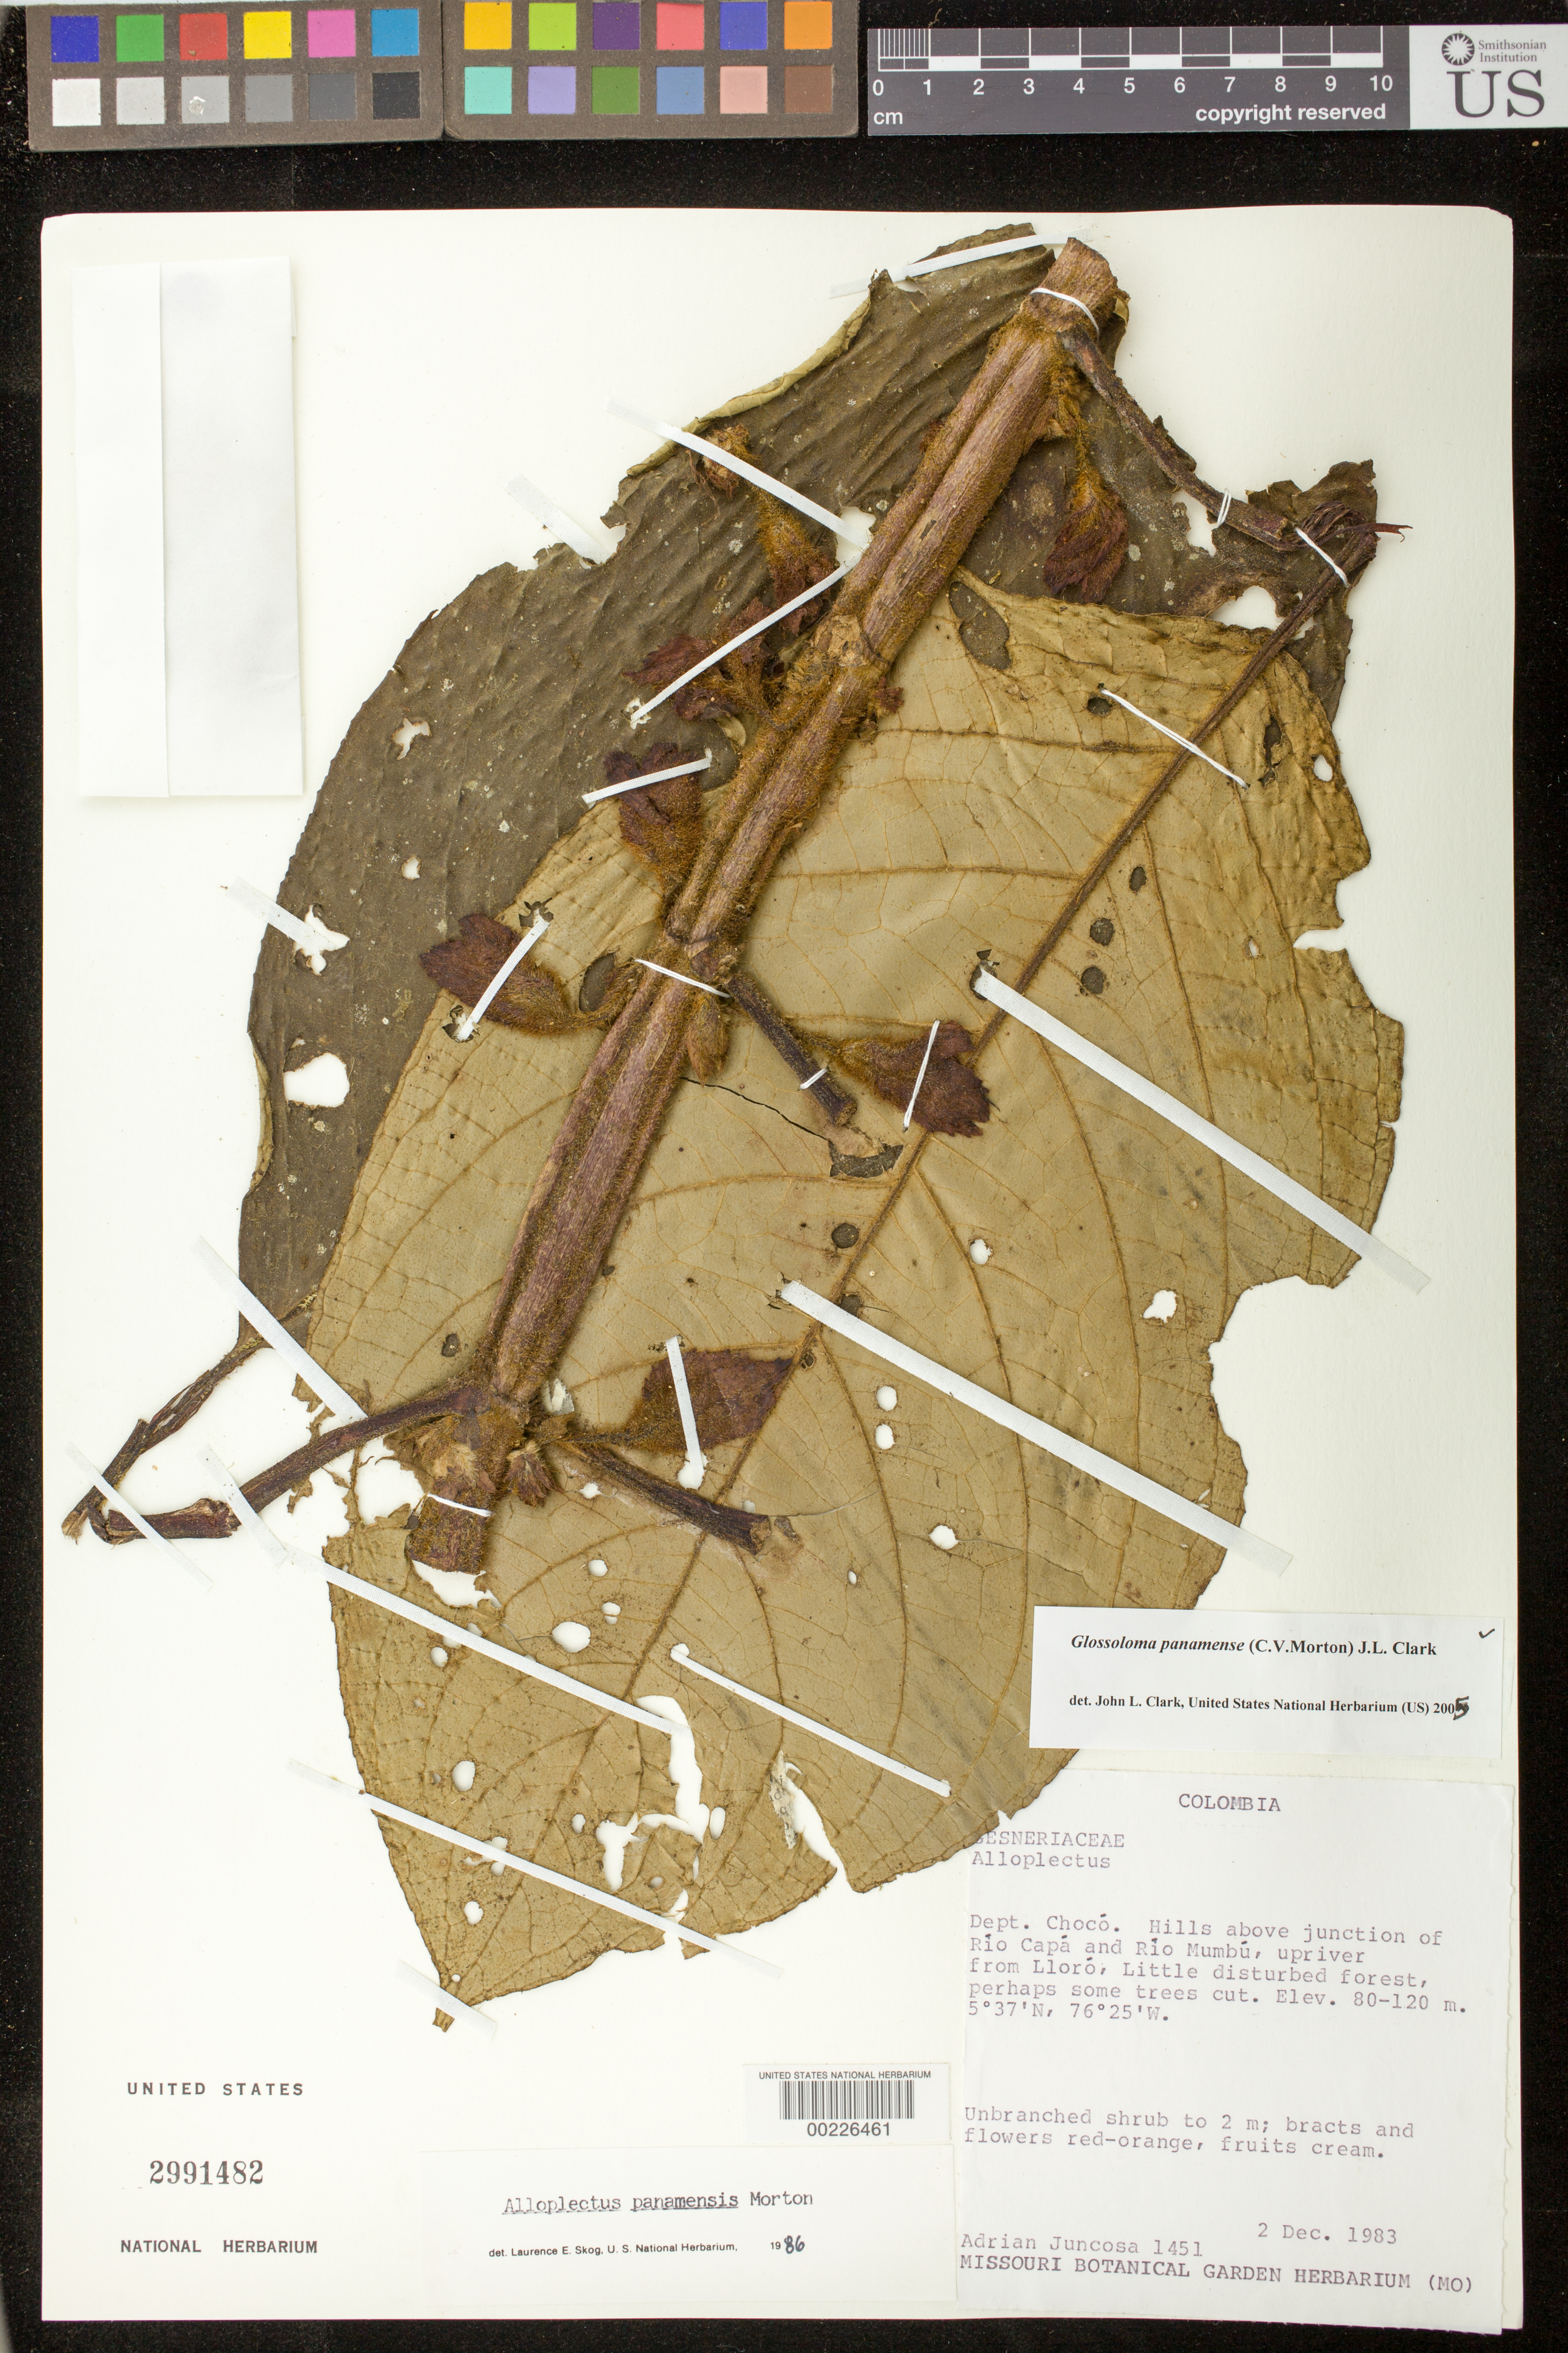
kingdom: Plantae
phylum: Tracheophyta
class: Magnoliopsida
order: Lamiales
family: Gesneriaceae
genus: Glossoloma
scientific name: Glossoloma panamense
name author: (C.V. Morton) J.L. Clark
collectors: A. Juncosa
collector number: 1451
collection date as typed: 02 Dec 1983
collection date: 1983-12-02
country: Colombia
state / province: Chocó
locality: Hills above junction of Rio Capa and Rio Mumbu, upriver from Lloro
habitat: Little disturbed forest, perhaps some trees cut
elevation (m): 80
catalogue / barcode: US 2991482